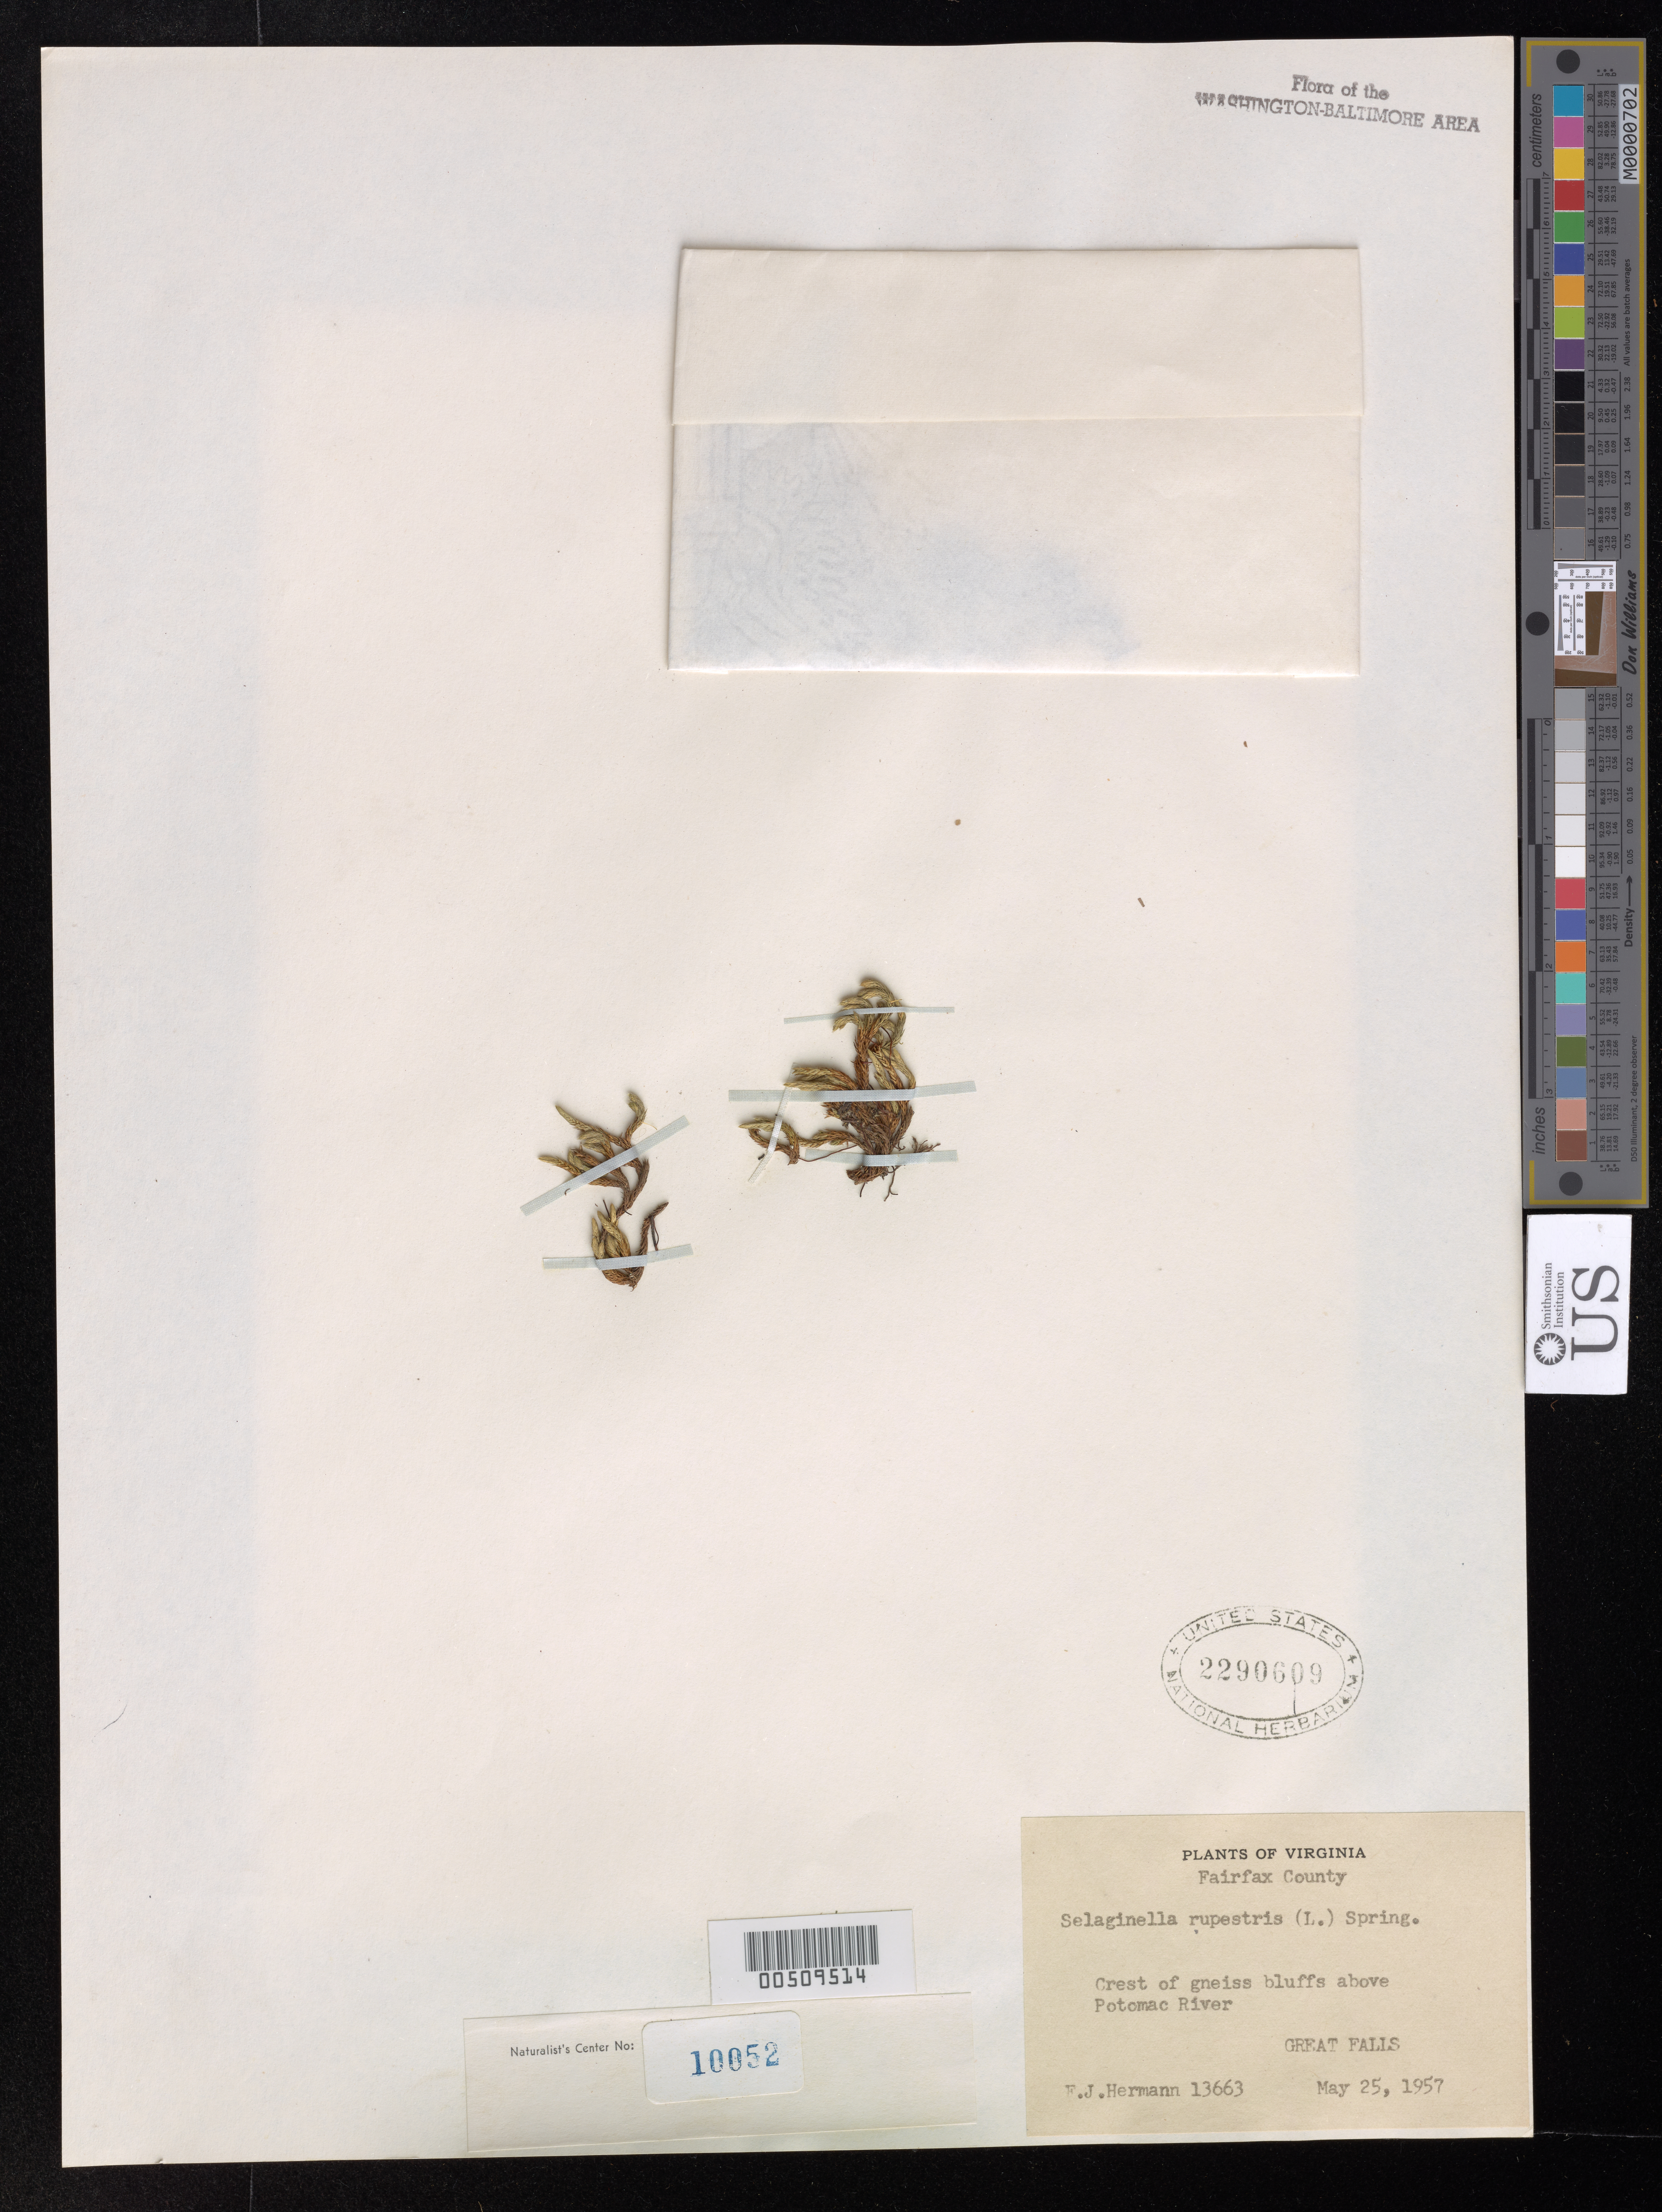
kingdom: Plantae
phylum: Tracheophyta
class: Lycopodiopsida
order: Selaginellales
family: Selaginellaceae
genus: Selaginella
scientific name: Selaginella rupestris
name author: (L.) Spring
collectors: F. J. Hermann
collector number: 13663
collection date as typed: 25 May 1957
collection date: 1957-05-25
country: United States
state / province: Virginia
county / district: Fairfax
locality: Great Falls, bluffs above Potomac River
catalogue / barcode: US 2290609